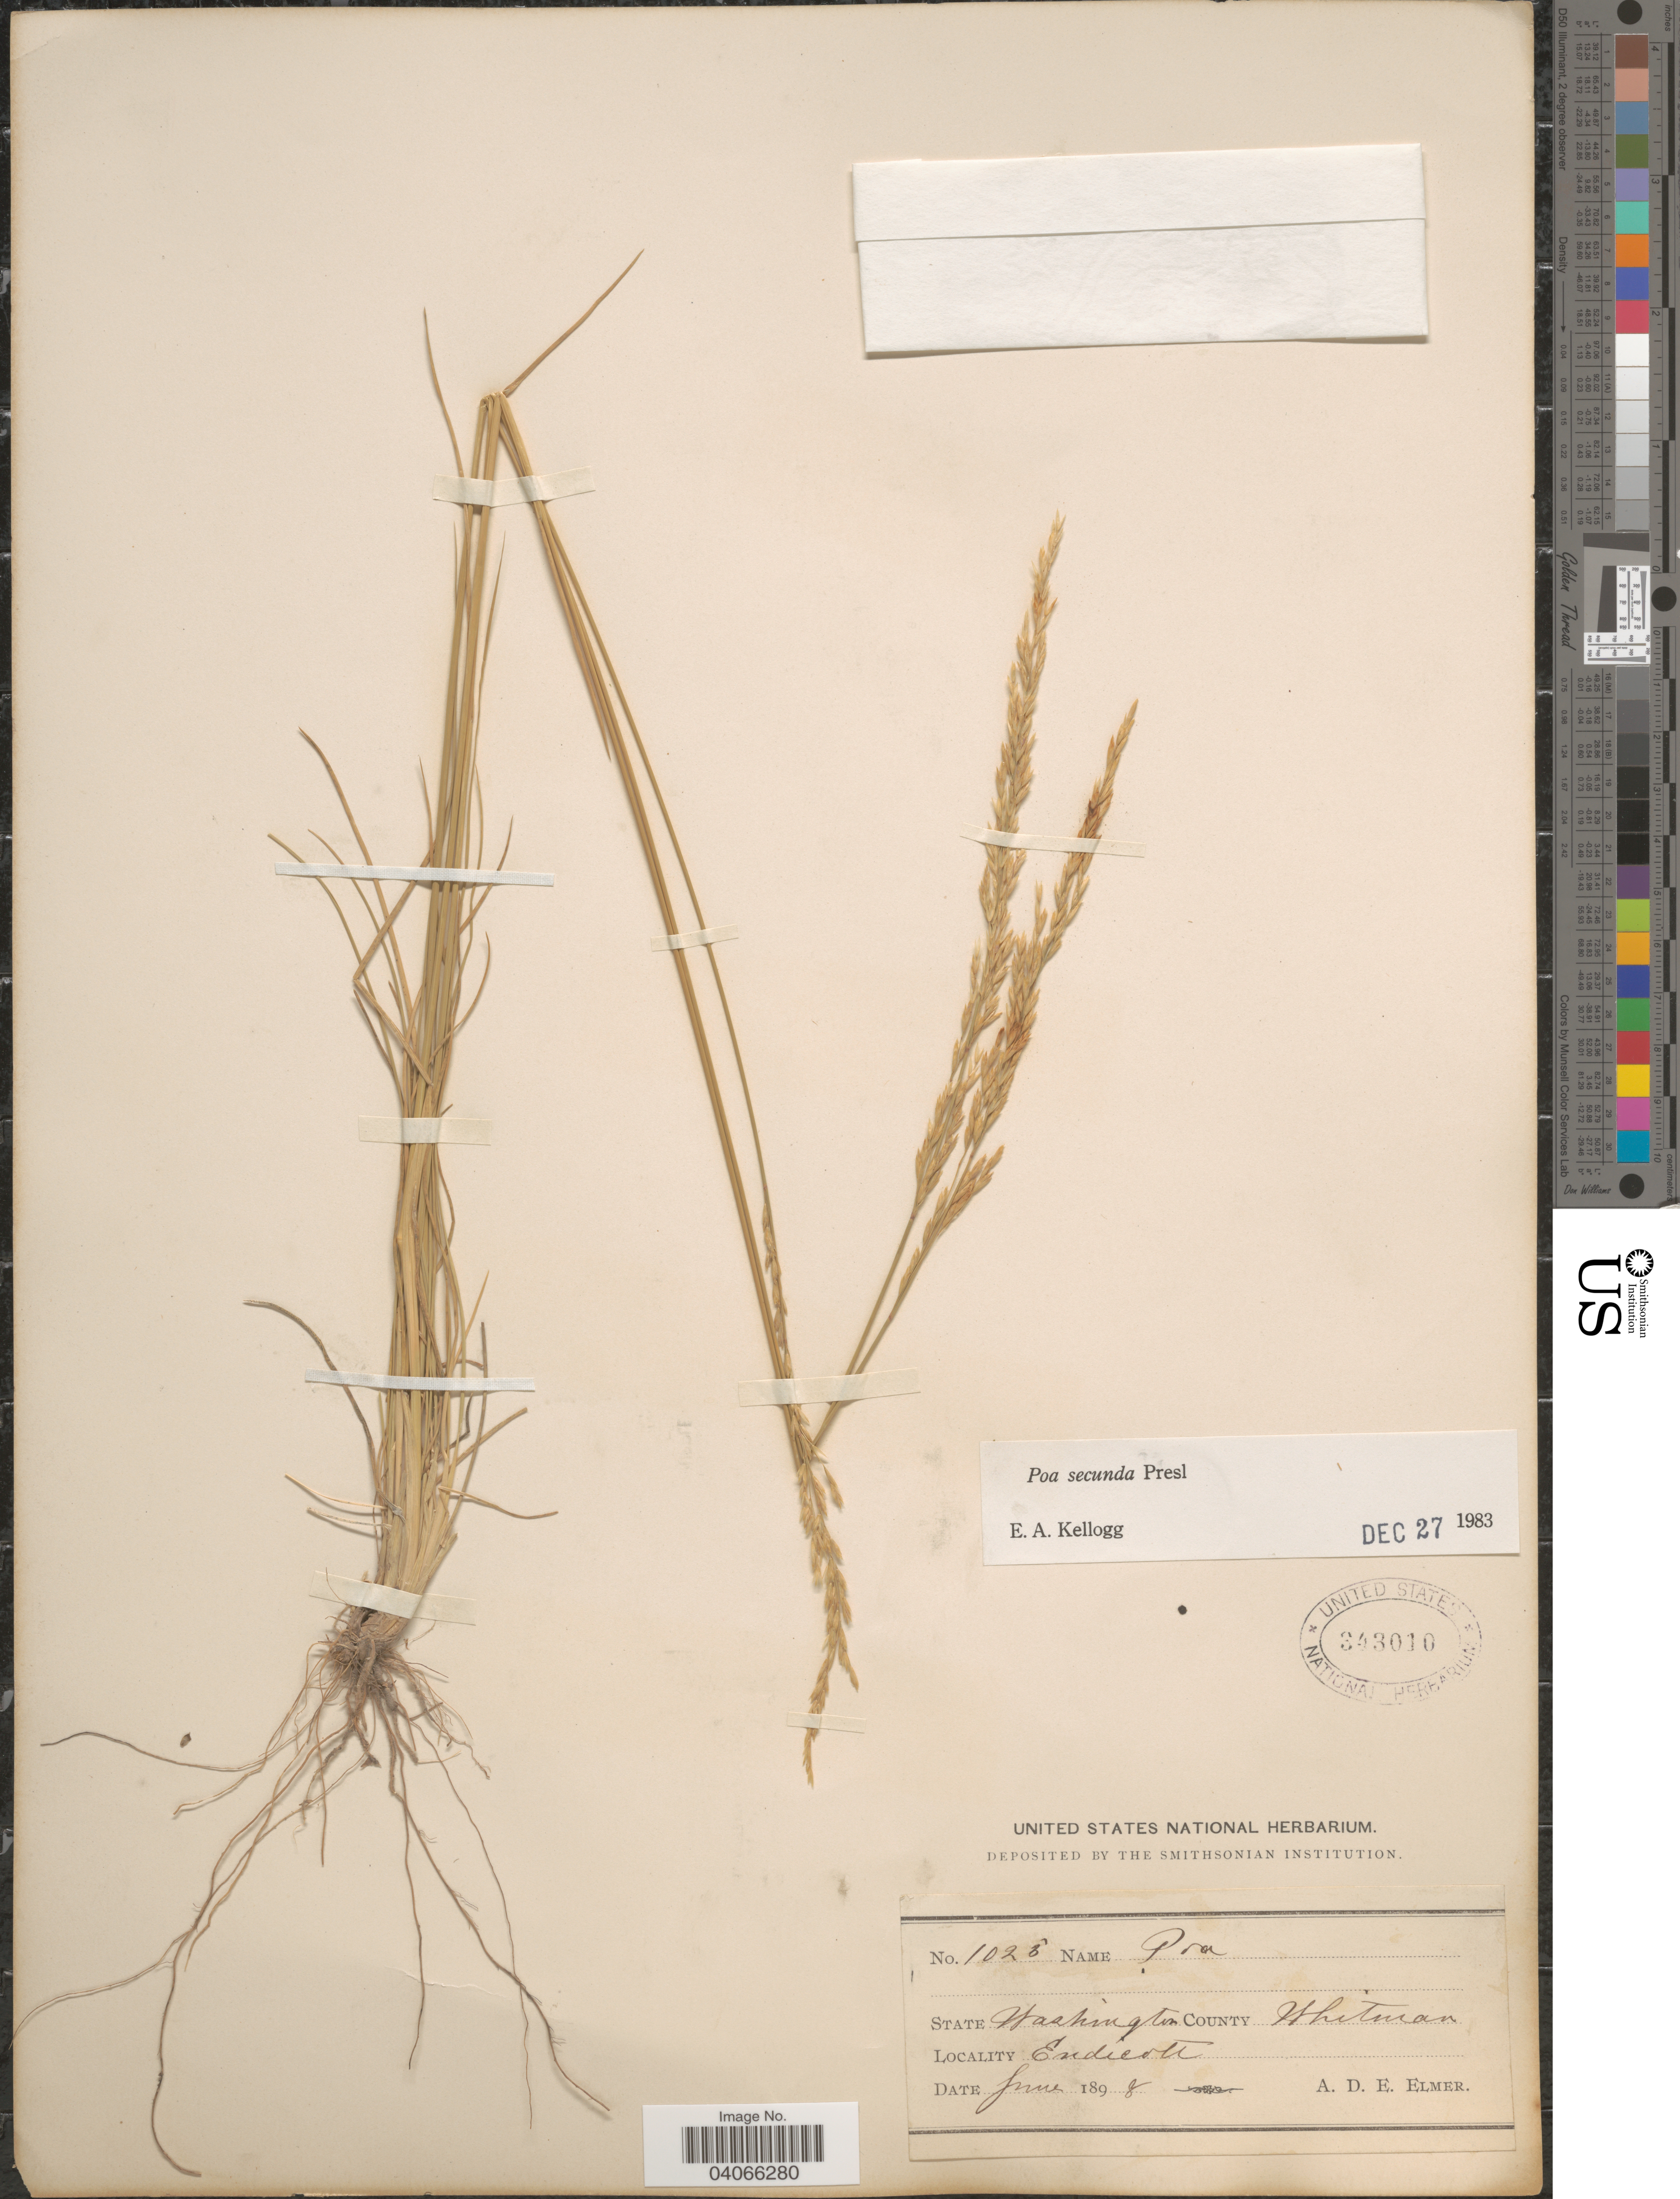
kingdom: Plantae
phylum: Tracheophyta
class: Liliopsida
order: Poales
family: Poaceae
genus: Poa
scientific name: Poa secunda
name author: J. Presl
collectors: A. D. E. Elmer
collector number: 1028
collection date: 1898-06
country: United States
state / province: Washington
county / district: Whitman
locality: County Whitman. Endicott.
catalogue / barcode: US 343010